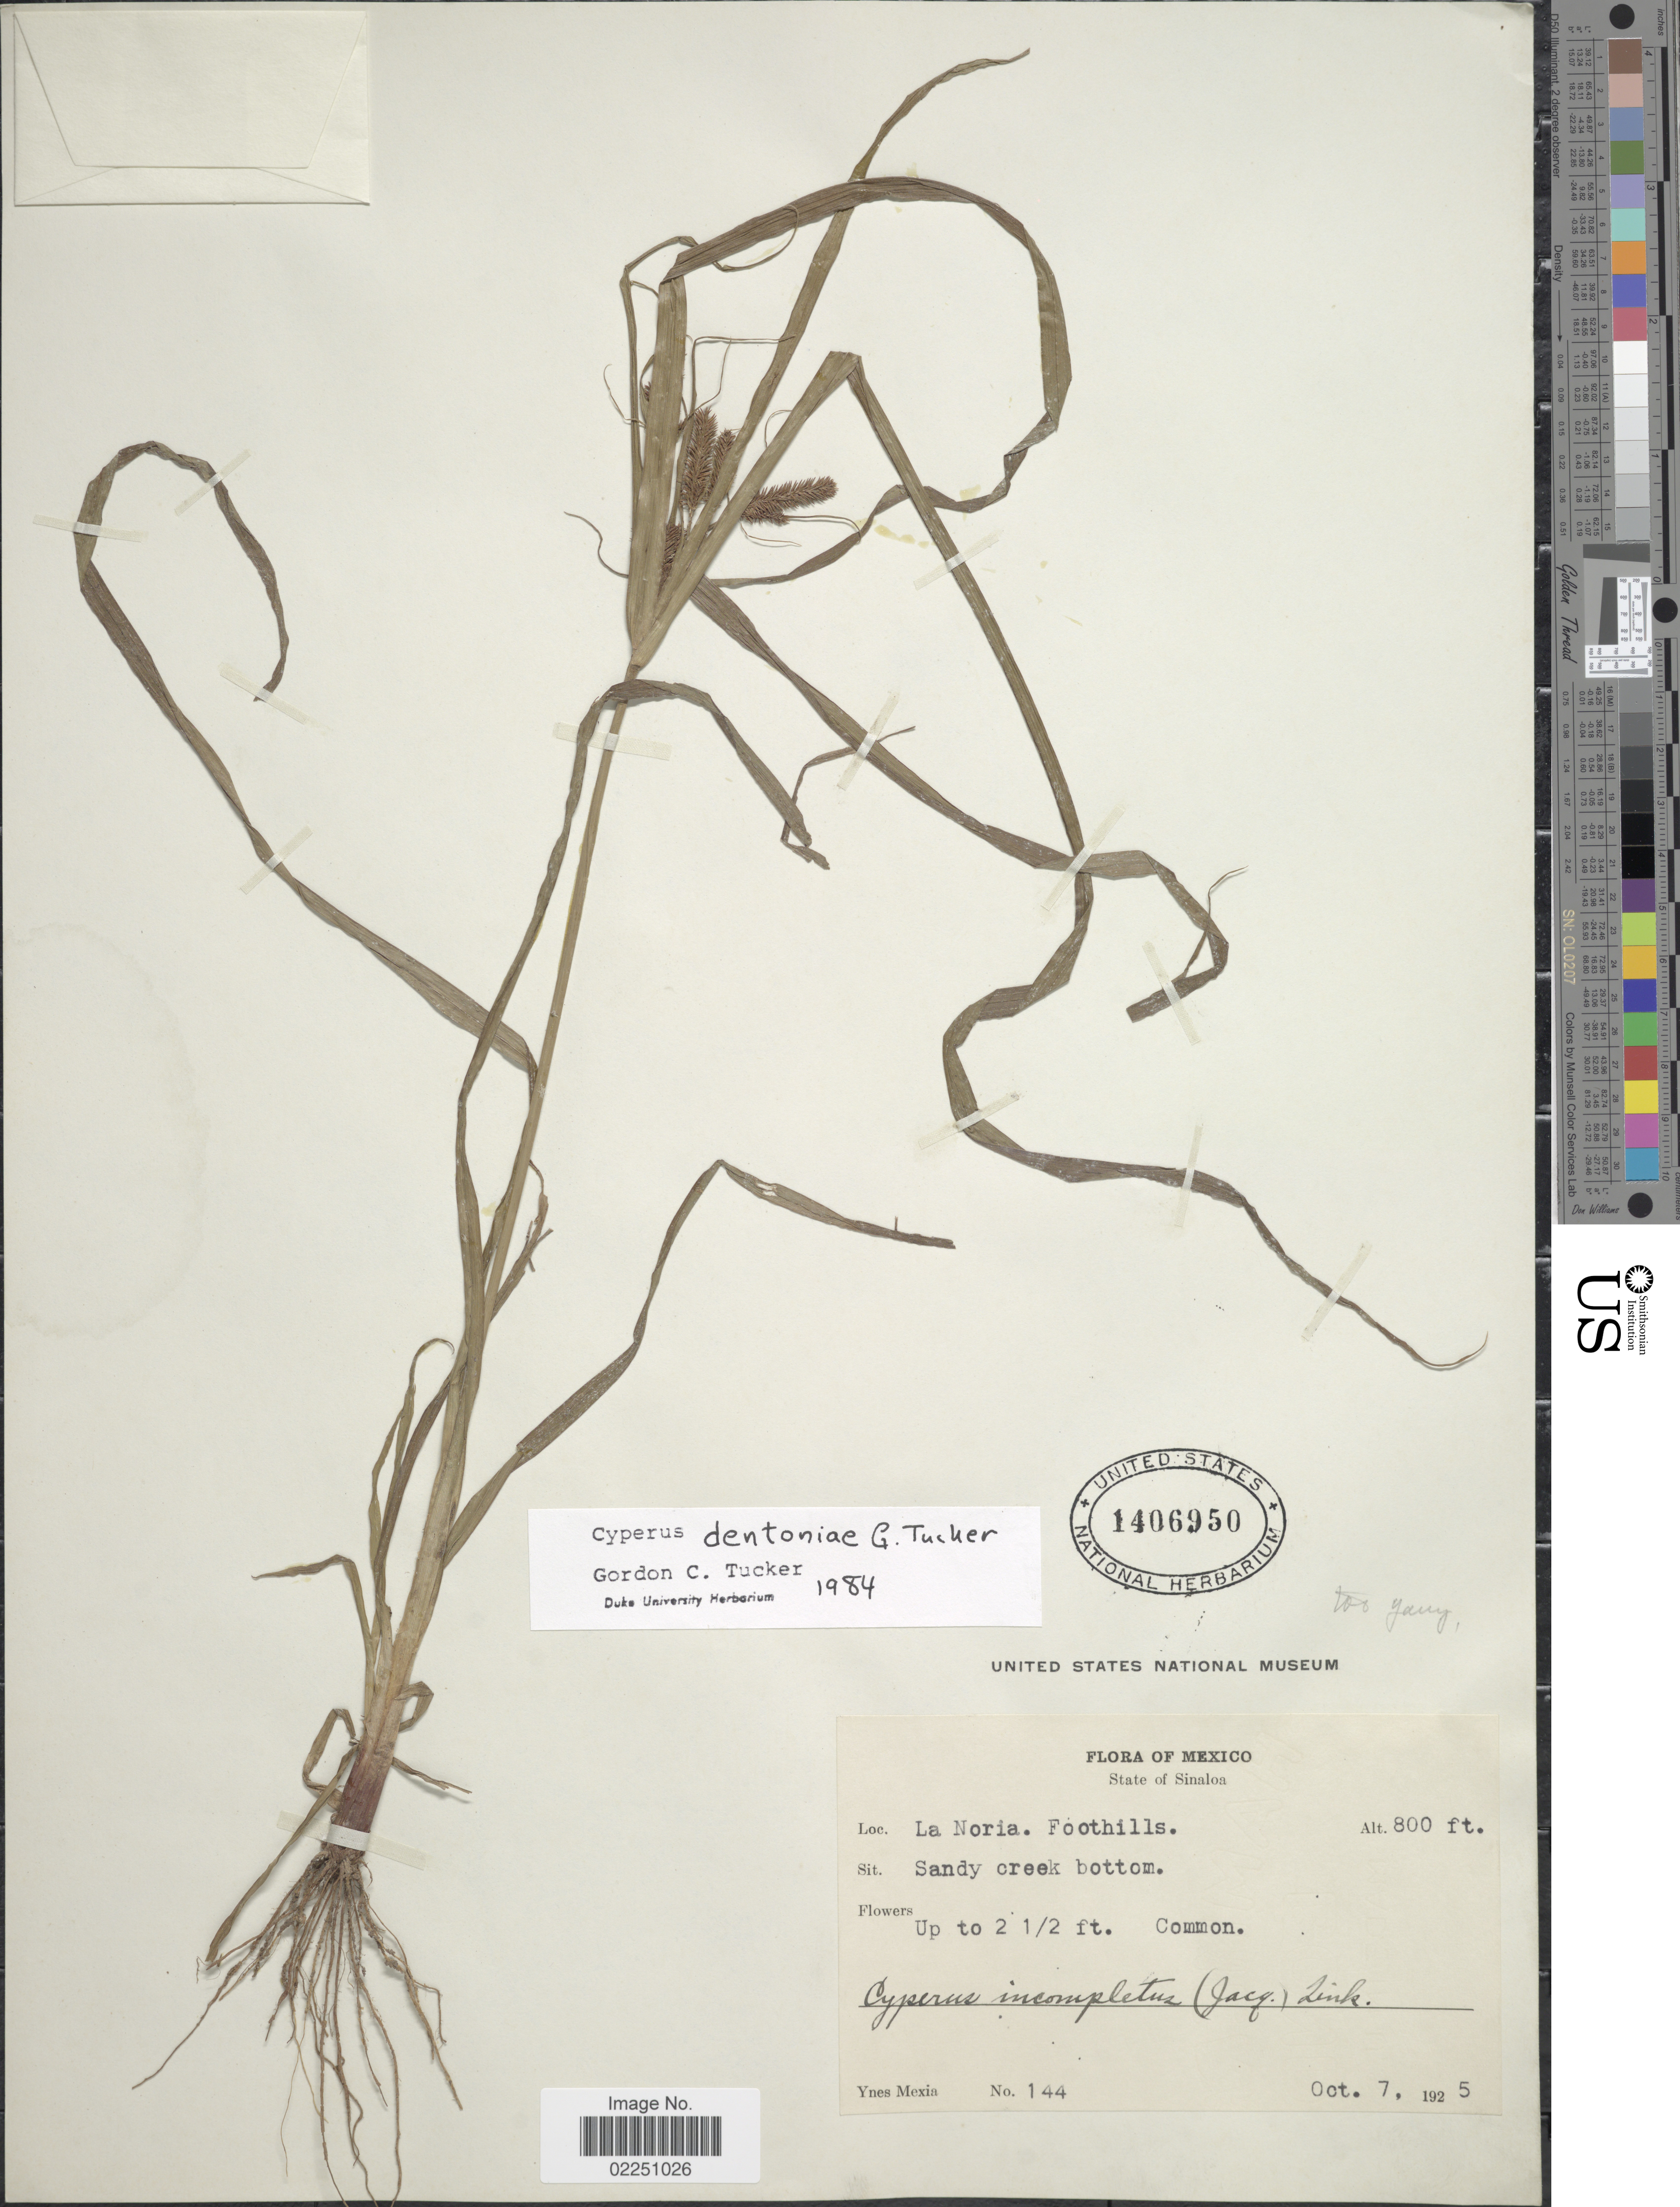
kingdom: Plantae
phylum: Tracheophyta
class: Liliopsida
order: Poales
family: Cyperaceae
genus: Cyperus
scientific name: Cyperus dentoniae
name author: G.C. Tucker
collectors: Y. Mexia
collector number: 144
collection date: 1925-10-07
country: Mexico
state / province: Sinaloa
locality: La Noria. Foothills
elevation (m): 244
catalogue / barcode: US 1406950